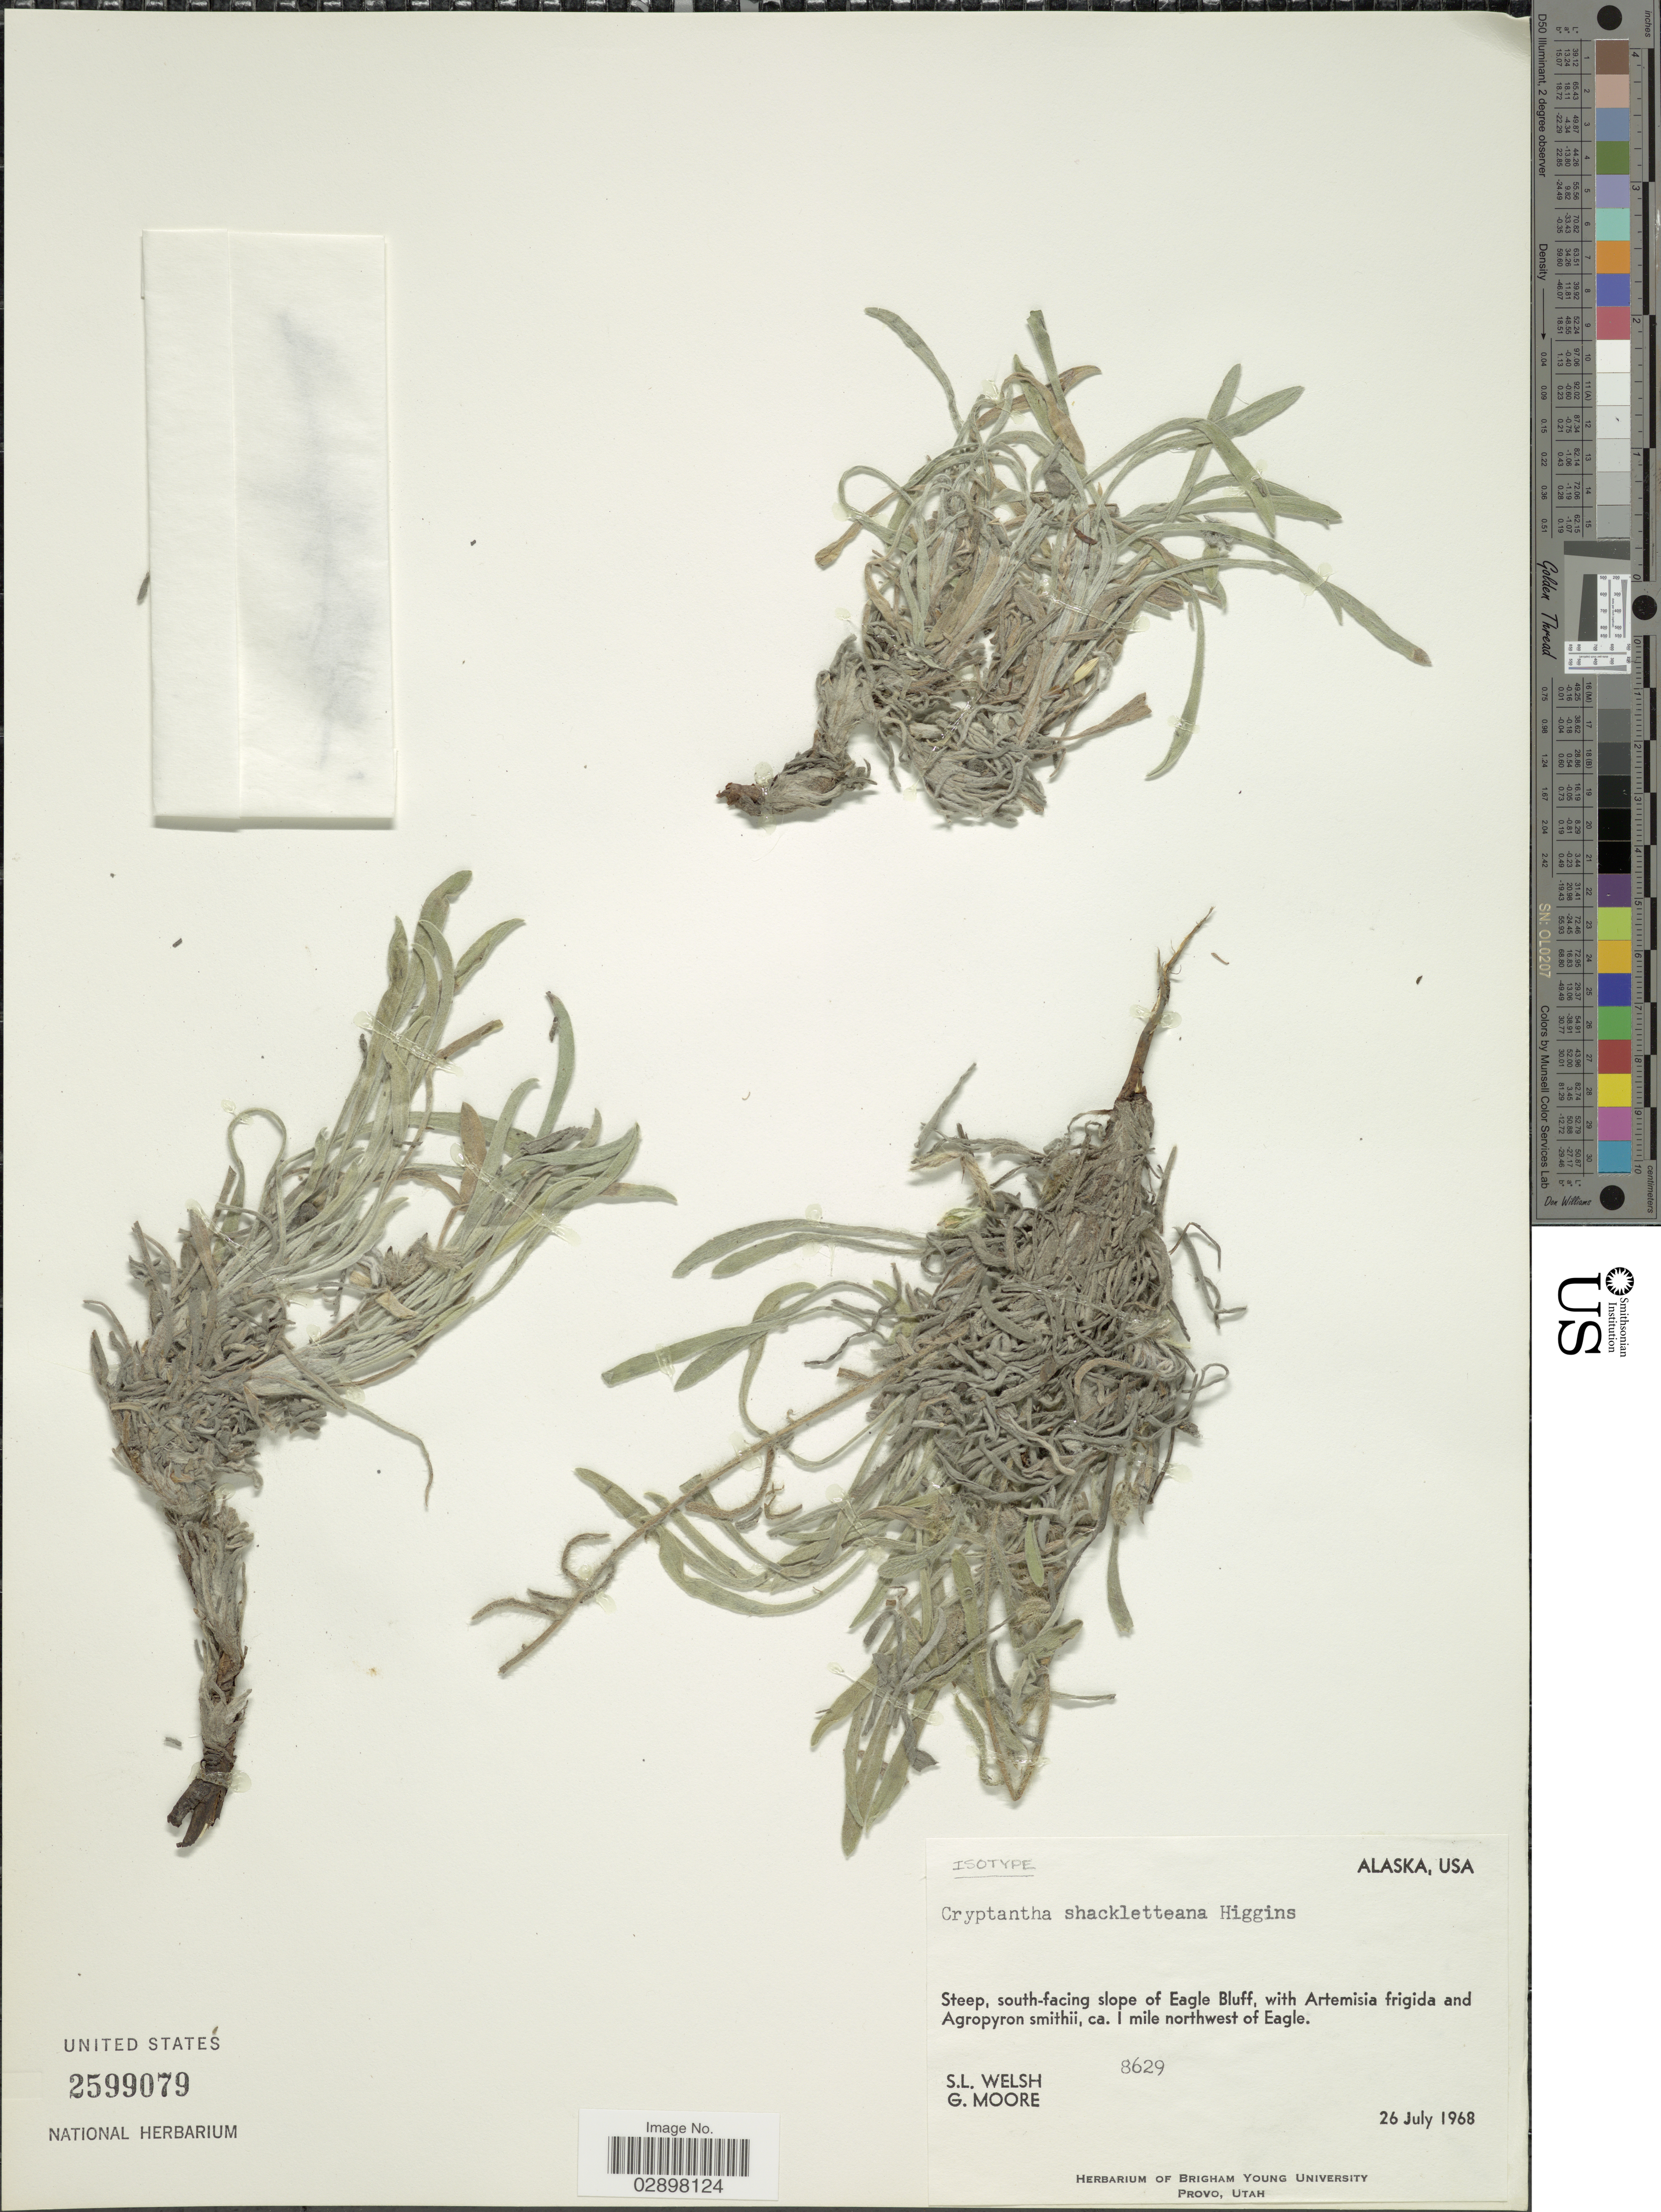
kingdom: Plantae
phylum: Tracheophyta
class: Magnoliopsida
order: Boraginales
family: Boraginaceae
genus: Cryptantha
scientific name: Cryptantha shackletteana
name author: L.C. Higgins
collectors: S. Welsh & G. Moore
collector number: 8629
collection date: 1968-07-26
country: United States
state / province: Alaska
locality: Steep, south-facing slope of Eagle Bluff, ca. 1 mile northwest of Eagle.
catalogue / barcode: US 2599079